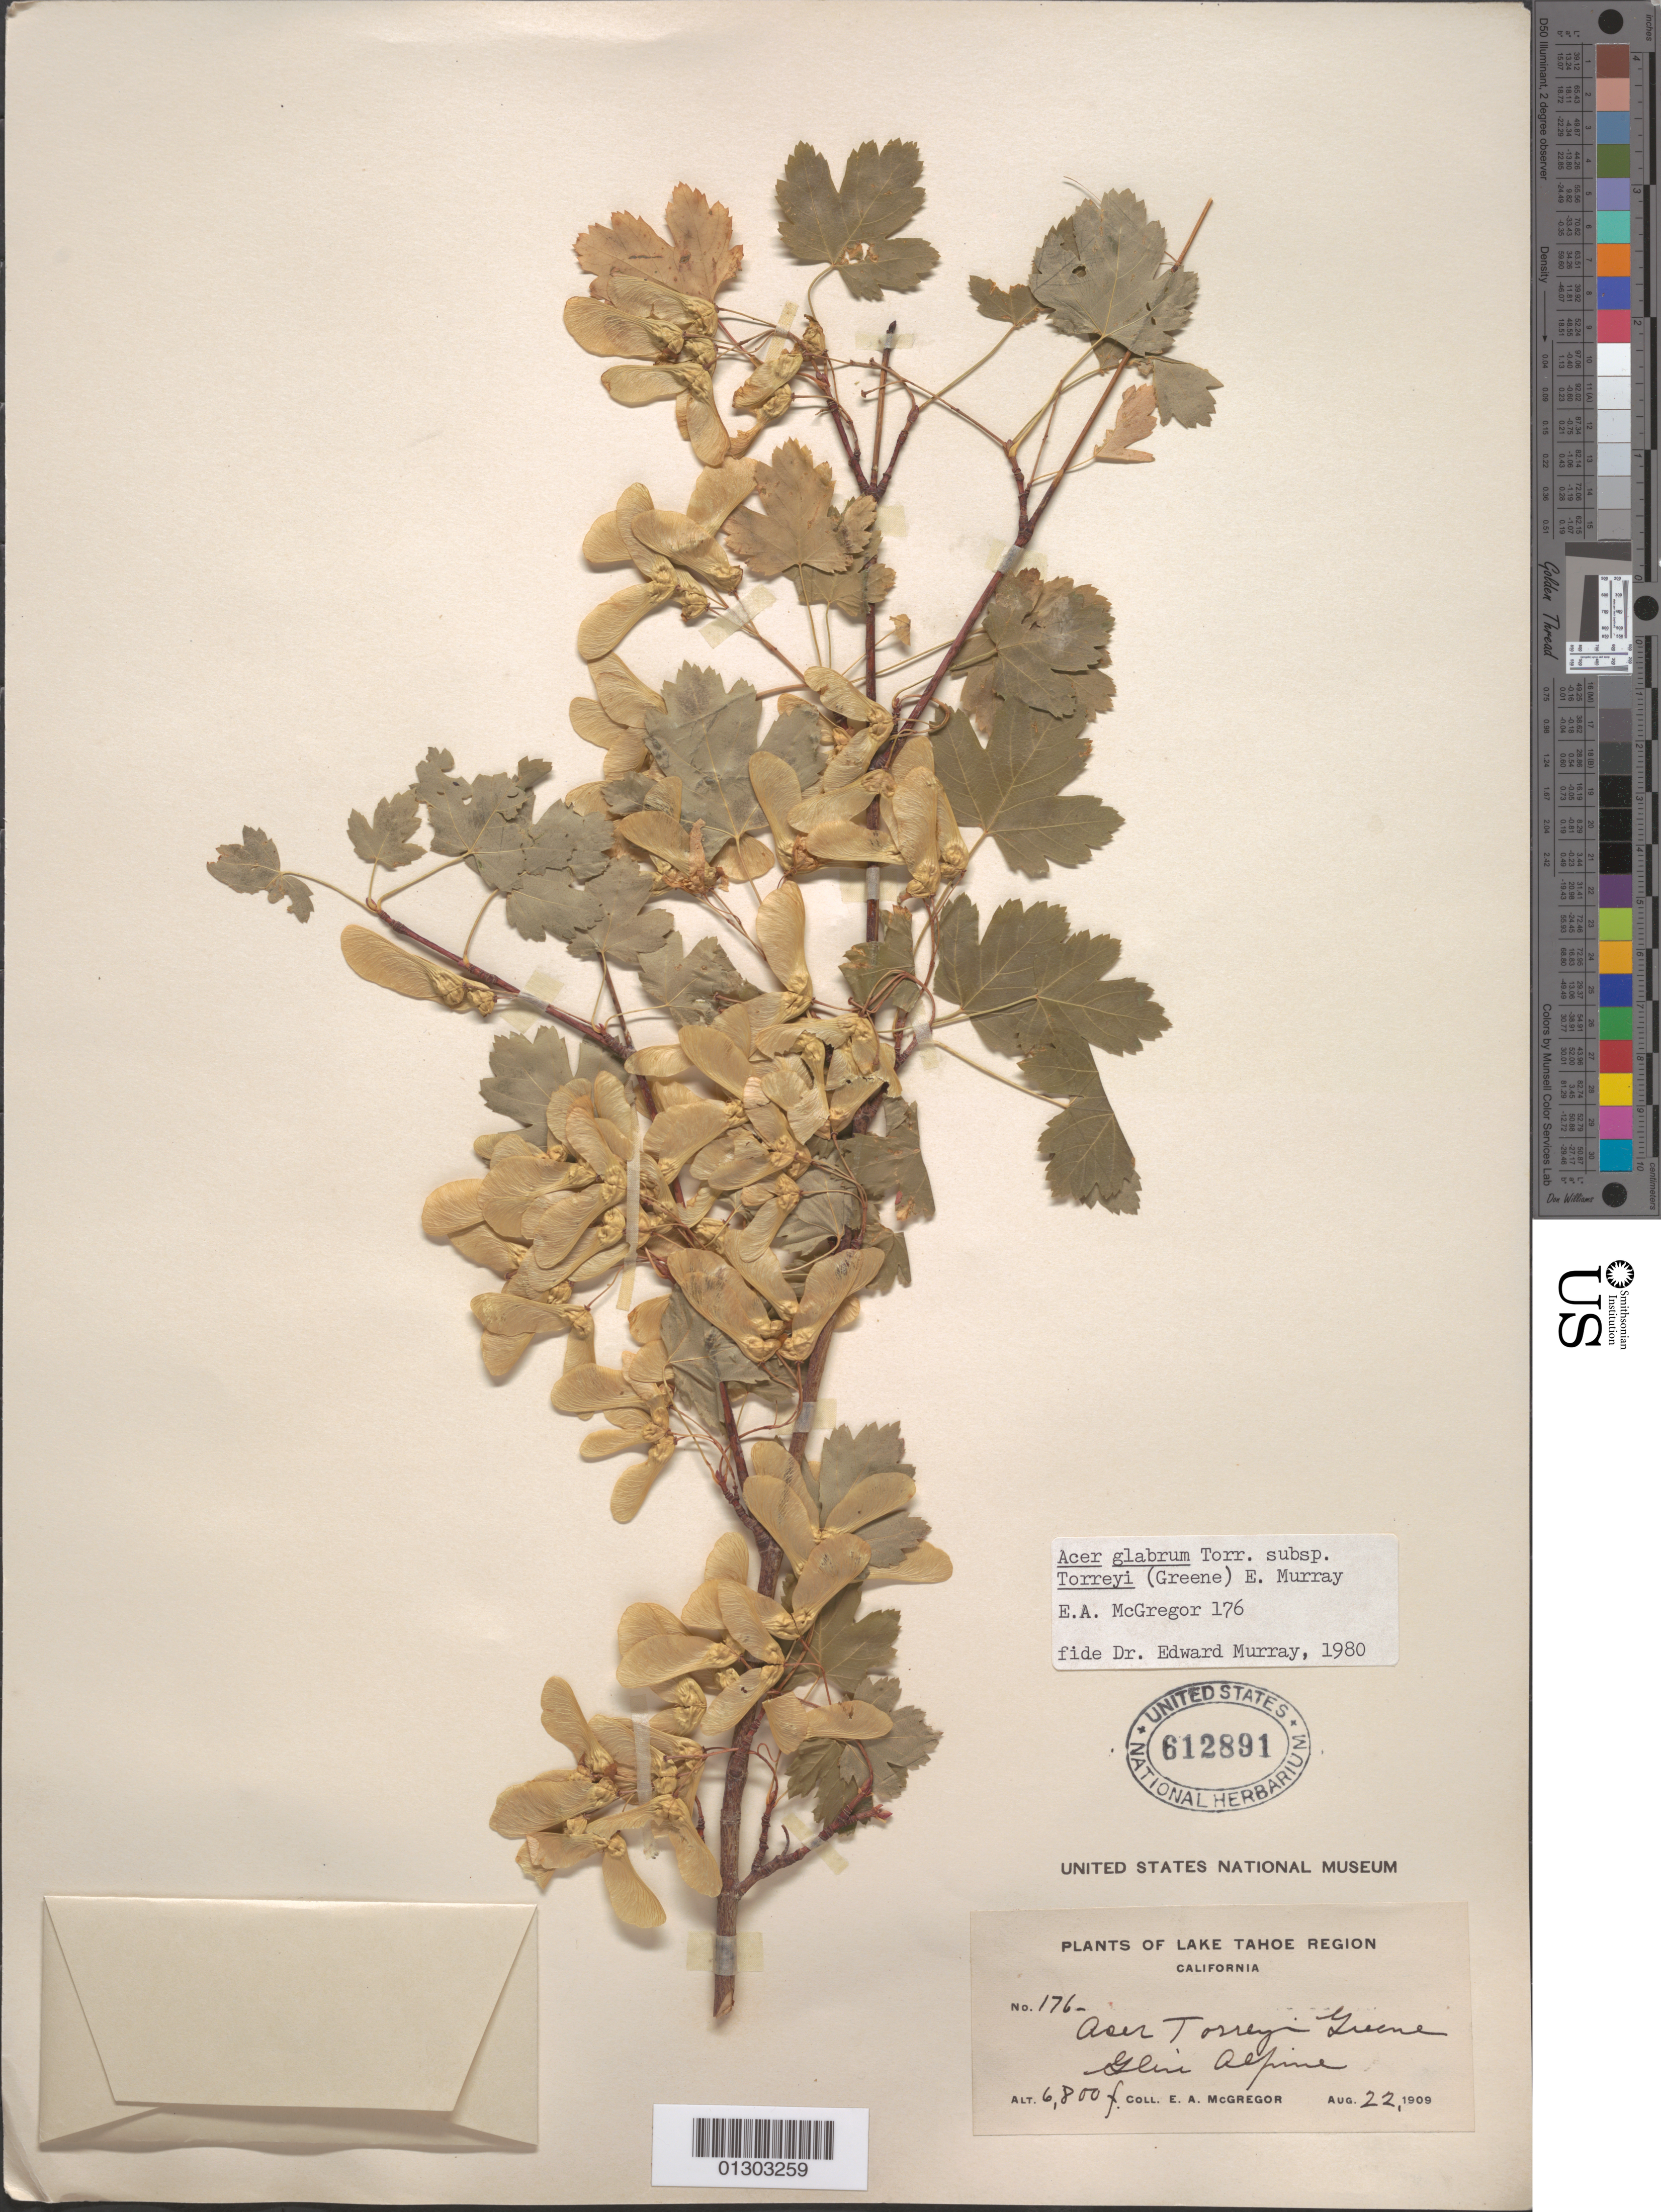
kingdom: Plantae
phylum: Tracheophyta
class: Magnoliopsida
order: Sapindales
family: Sapindaceae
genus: Acer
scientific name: Acer glabrum subsp. torreyi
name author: (Greene) A.E. Murray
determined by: Murray, Edward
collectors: E. A. McGregor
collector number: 176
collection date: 1909-08-22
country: United States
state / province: California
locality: Lake Tahoe region.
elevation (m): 2073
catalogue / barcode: US 612891